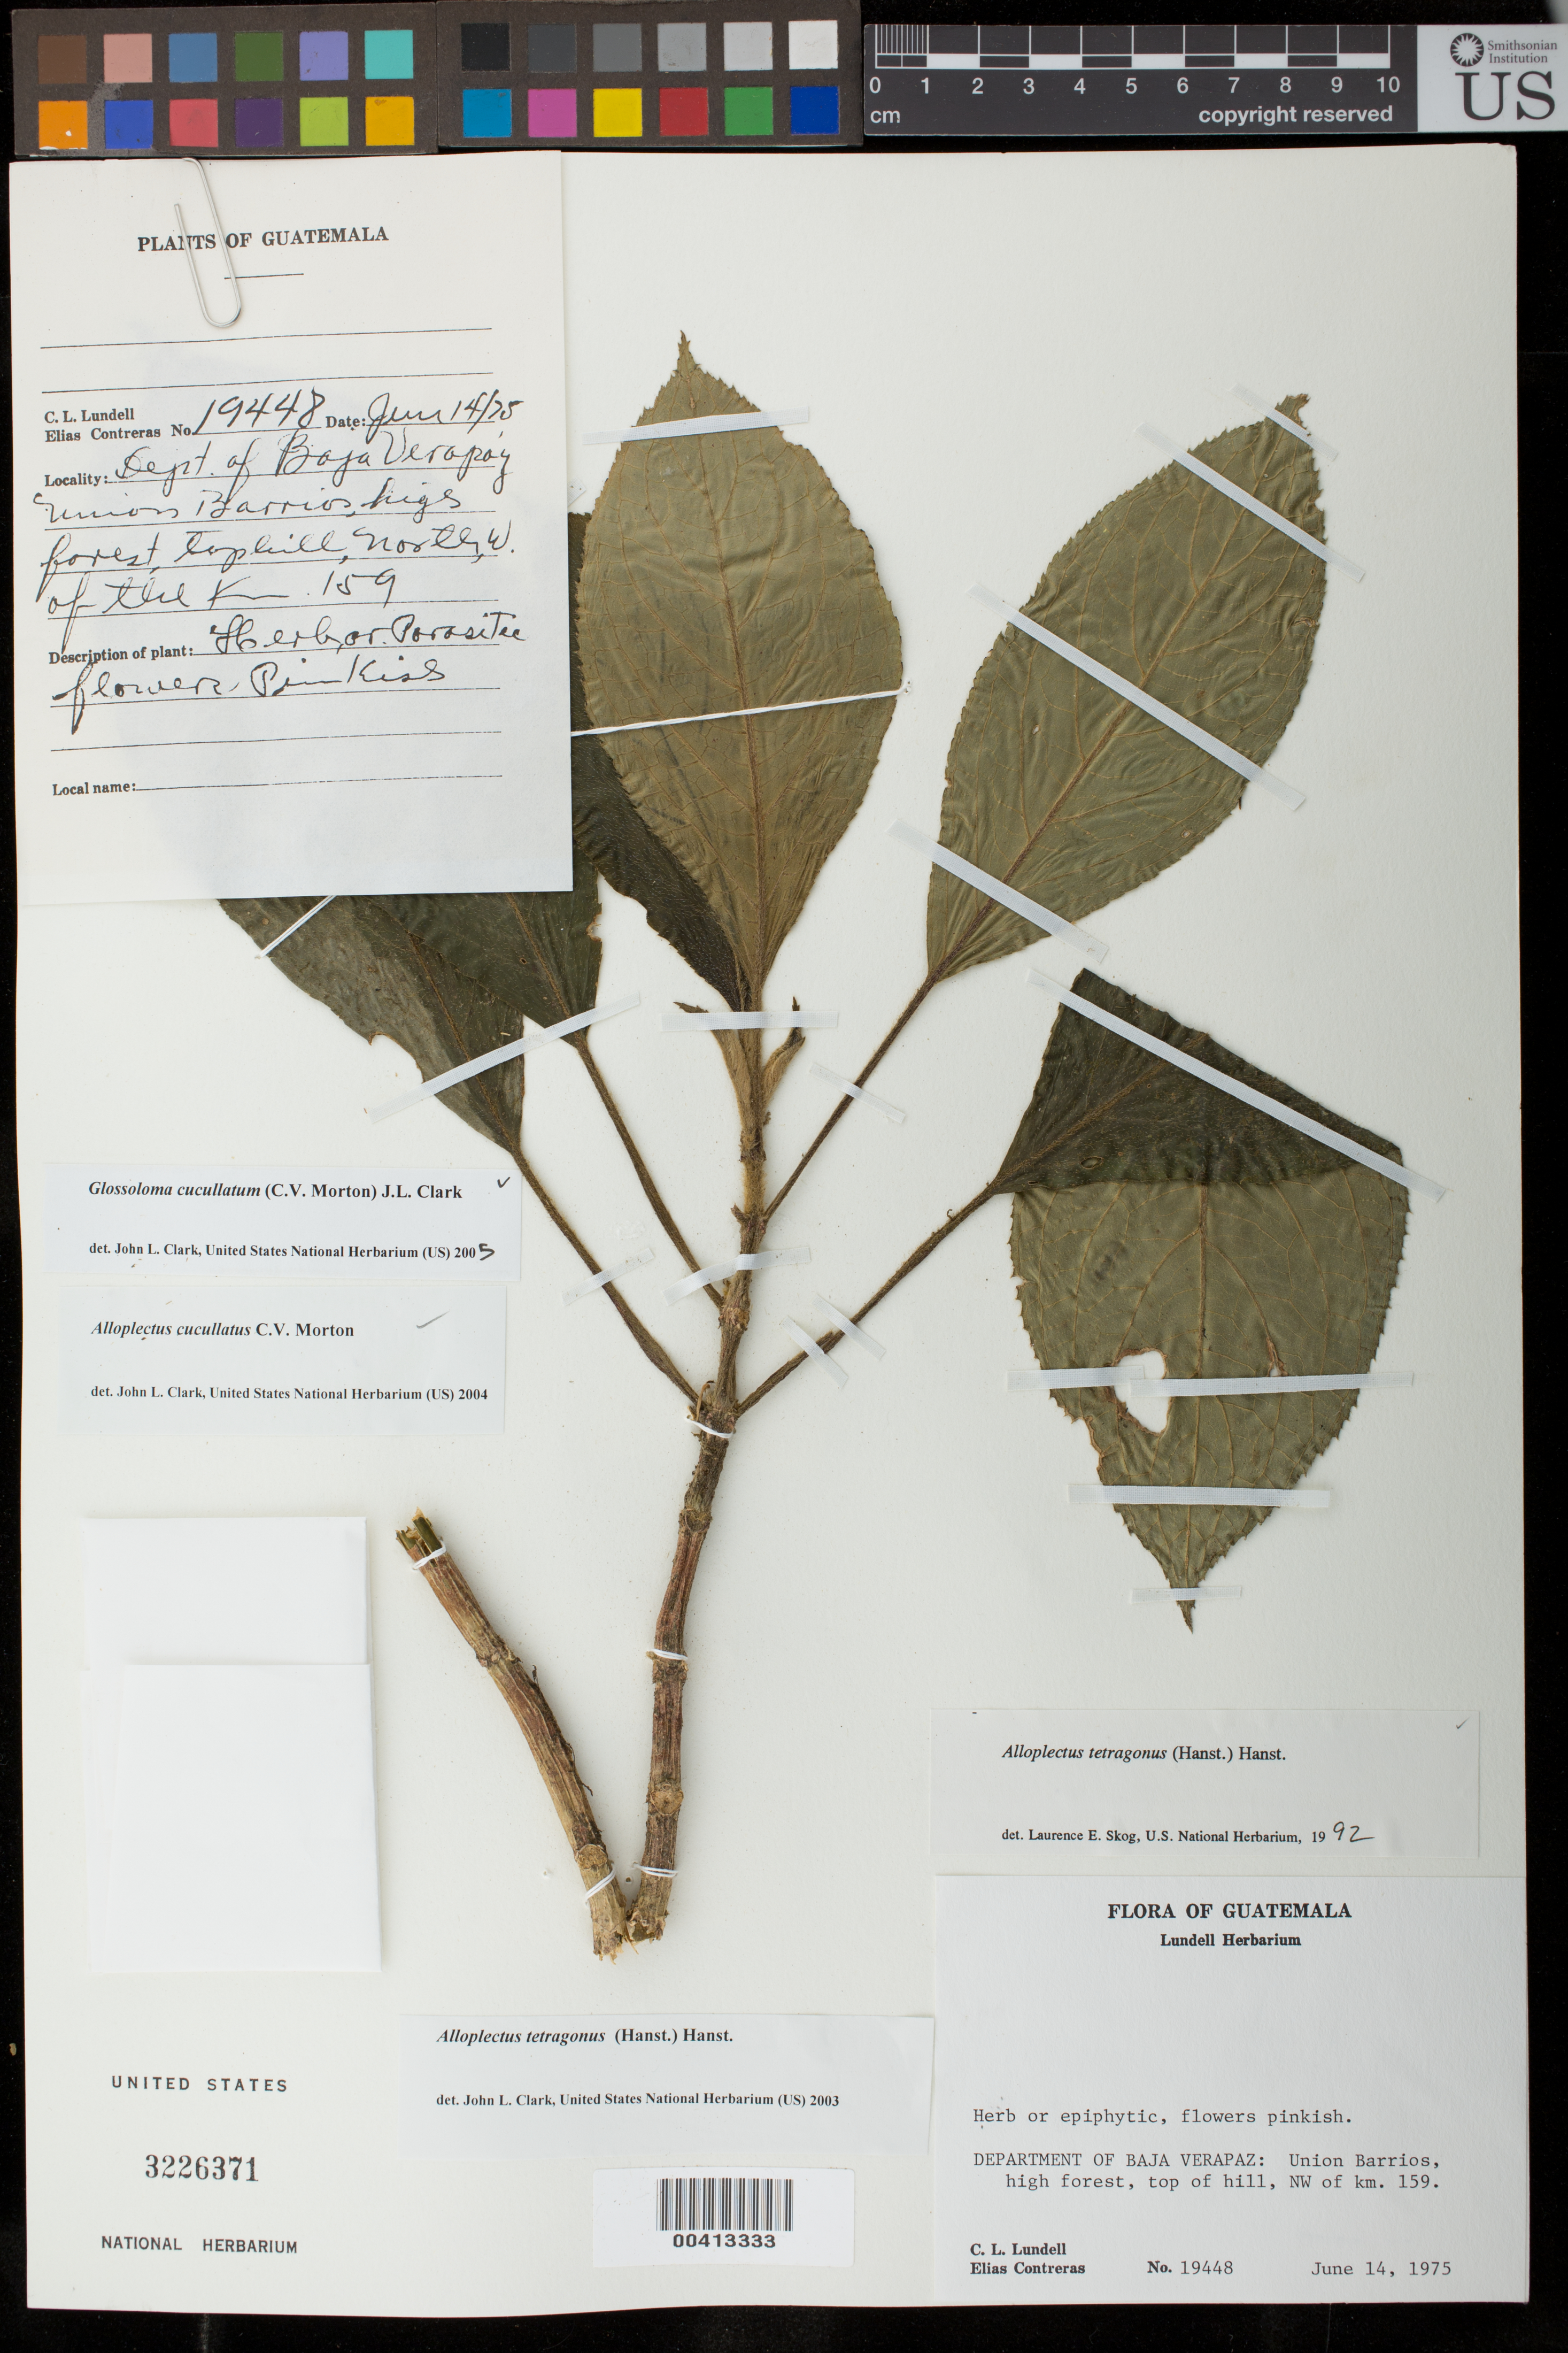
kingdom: Plantae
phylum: Tracheophyta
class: Magnoliopsida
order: Lamiales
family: Gesneriaceae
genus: Glossoloma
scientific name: Glossoloma cucullatum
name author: (C.V. Morton) J.L. Clark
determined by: Clark, J. L., (SEL), The Marie Selby Botanical Garden (UNITED STATES)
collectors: C. L. Lundell & E. Contreras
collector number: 19448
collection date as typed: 14 Jun 1975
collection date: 1975-06-14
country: Guatemala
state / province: Baja Verapaz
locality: Union Barrios, NW of km 159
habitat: High forest, top of hill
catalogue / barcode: US 3226371